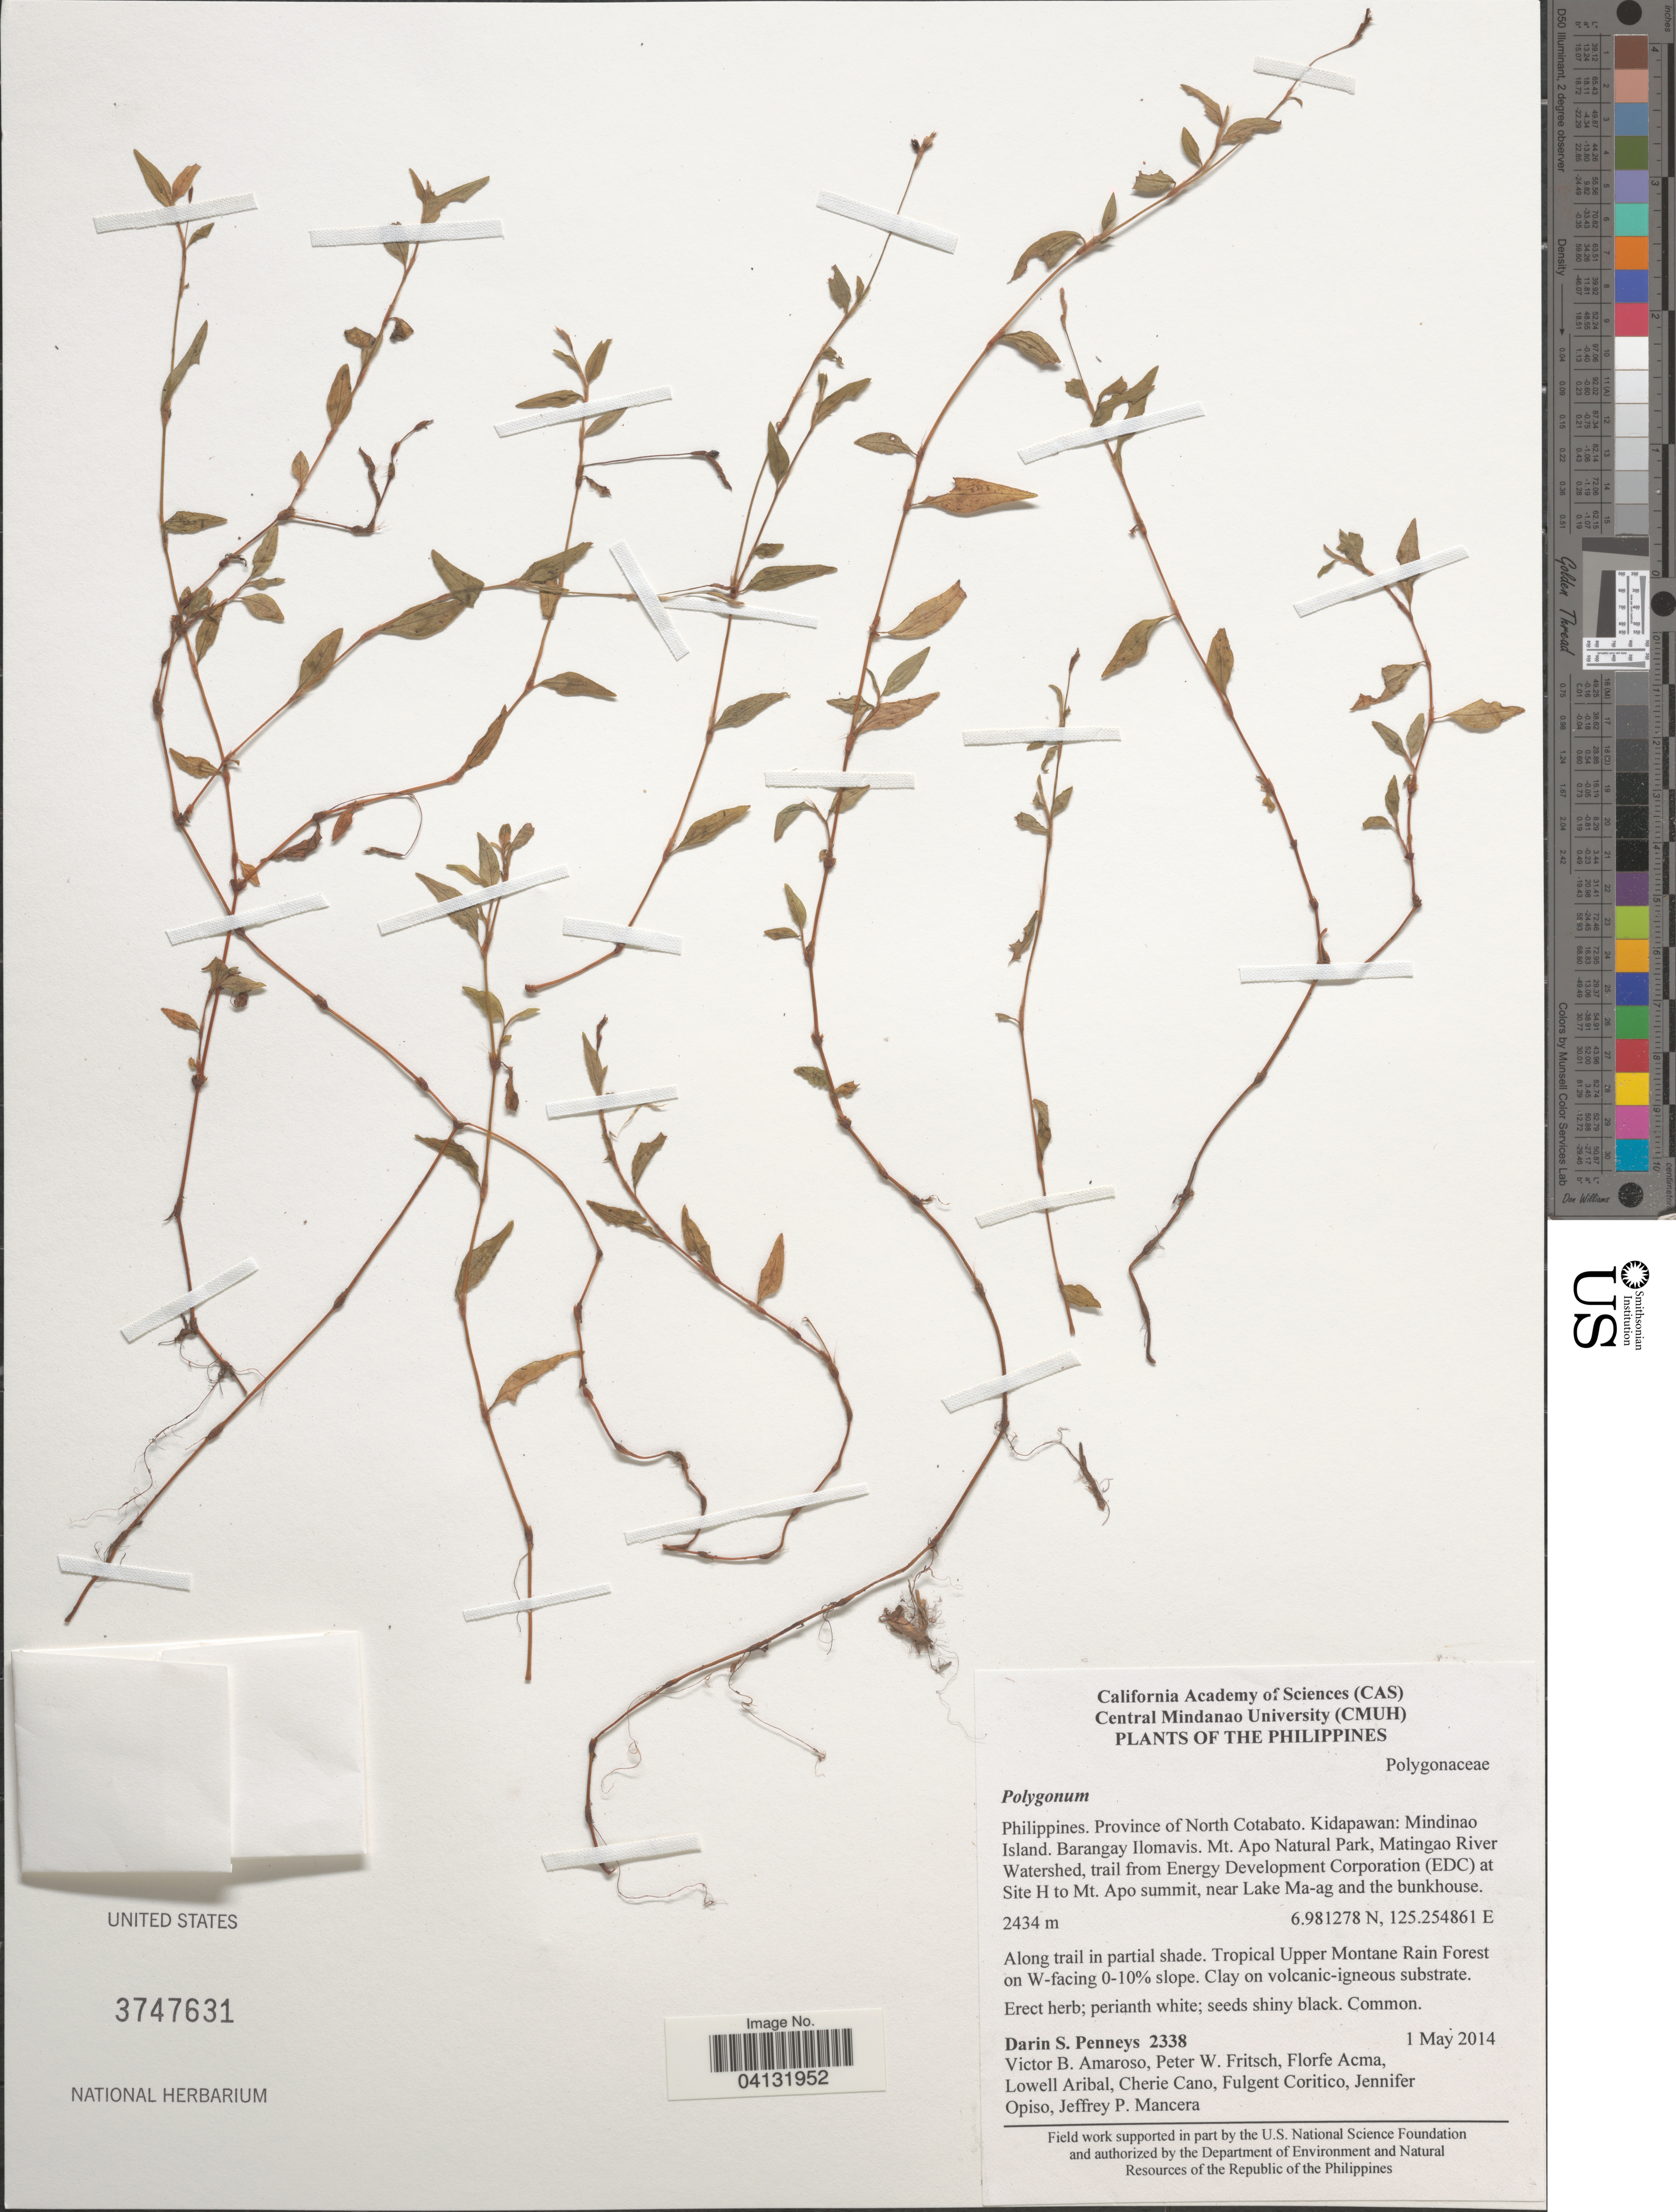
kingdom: Plantae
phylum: Tracheophyta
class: Magnoliopsida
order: Caryophyllales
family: Polygonaceae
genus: Persicaria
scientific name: Persicaria sp.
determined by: Strong, Mark T., (BOT), Smithsonian Institution - National Museum of Natural History (UNITED STATES)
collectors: D. S. Penneys, V. Amoroso, P. W. Fritsch, F. Acma & et al.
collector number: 2338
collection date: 2014-05-01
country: Philippines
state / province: Soccsksargen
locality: Province of North Cotabato. Kidapawan: Mindinao Island. Barangay Ilomavis. Mt. Apo Natural Park, Matingao River Watershed, trail from Energy Development Corporation (EDC) at Site H to Mt. Apo summit, near Lake Ma-ag and the bunkhouse. Tropical Upper Montane Rain Forest on W-facing 0-10% slope.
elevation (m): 2434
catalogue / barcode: US 3747631